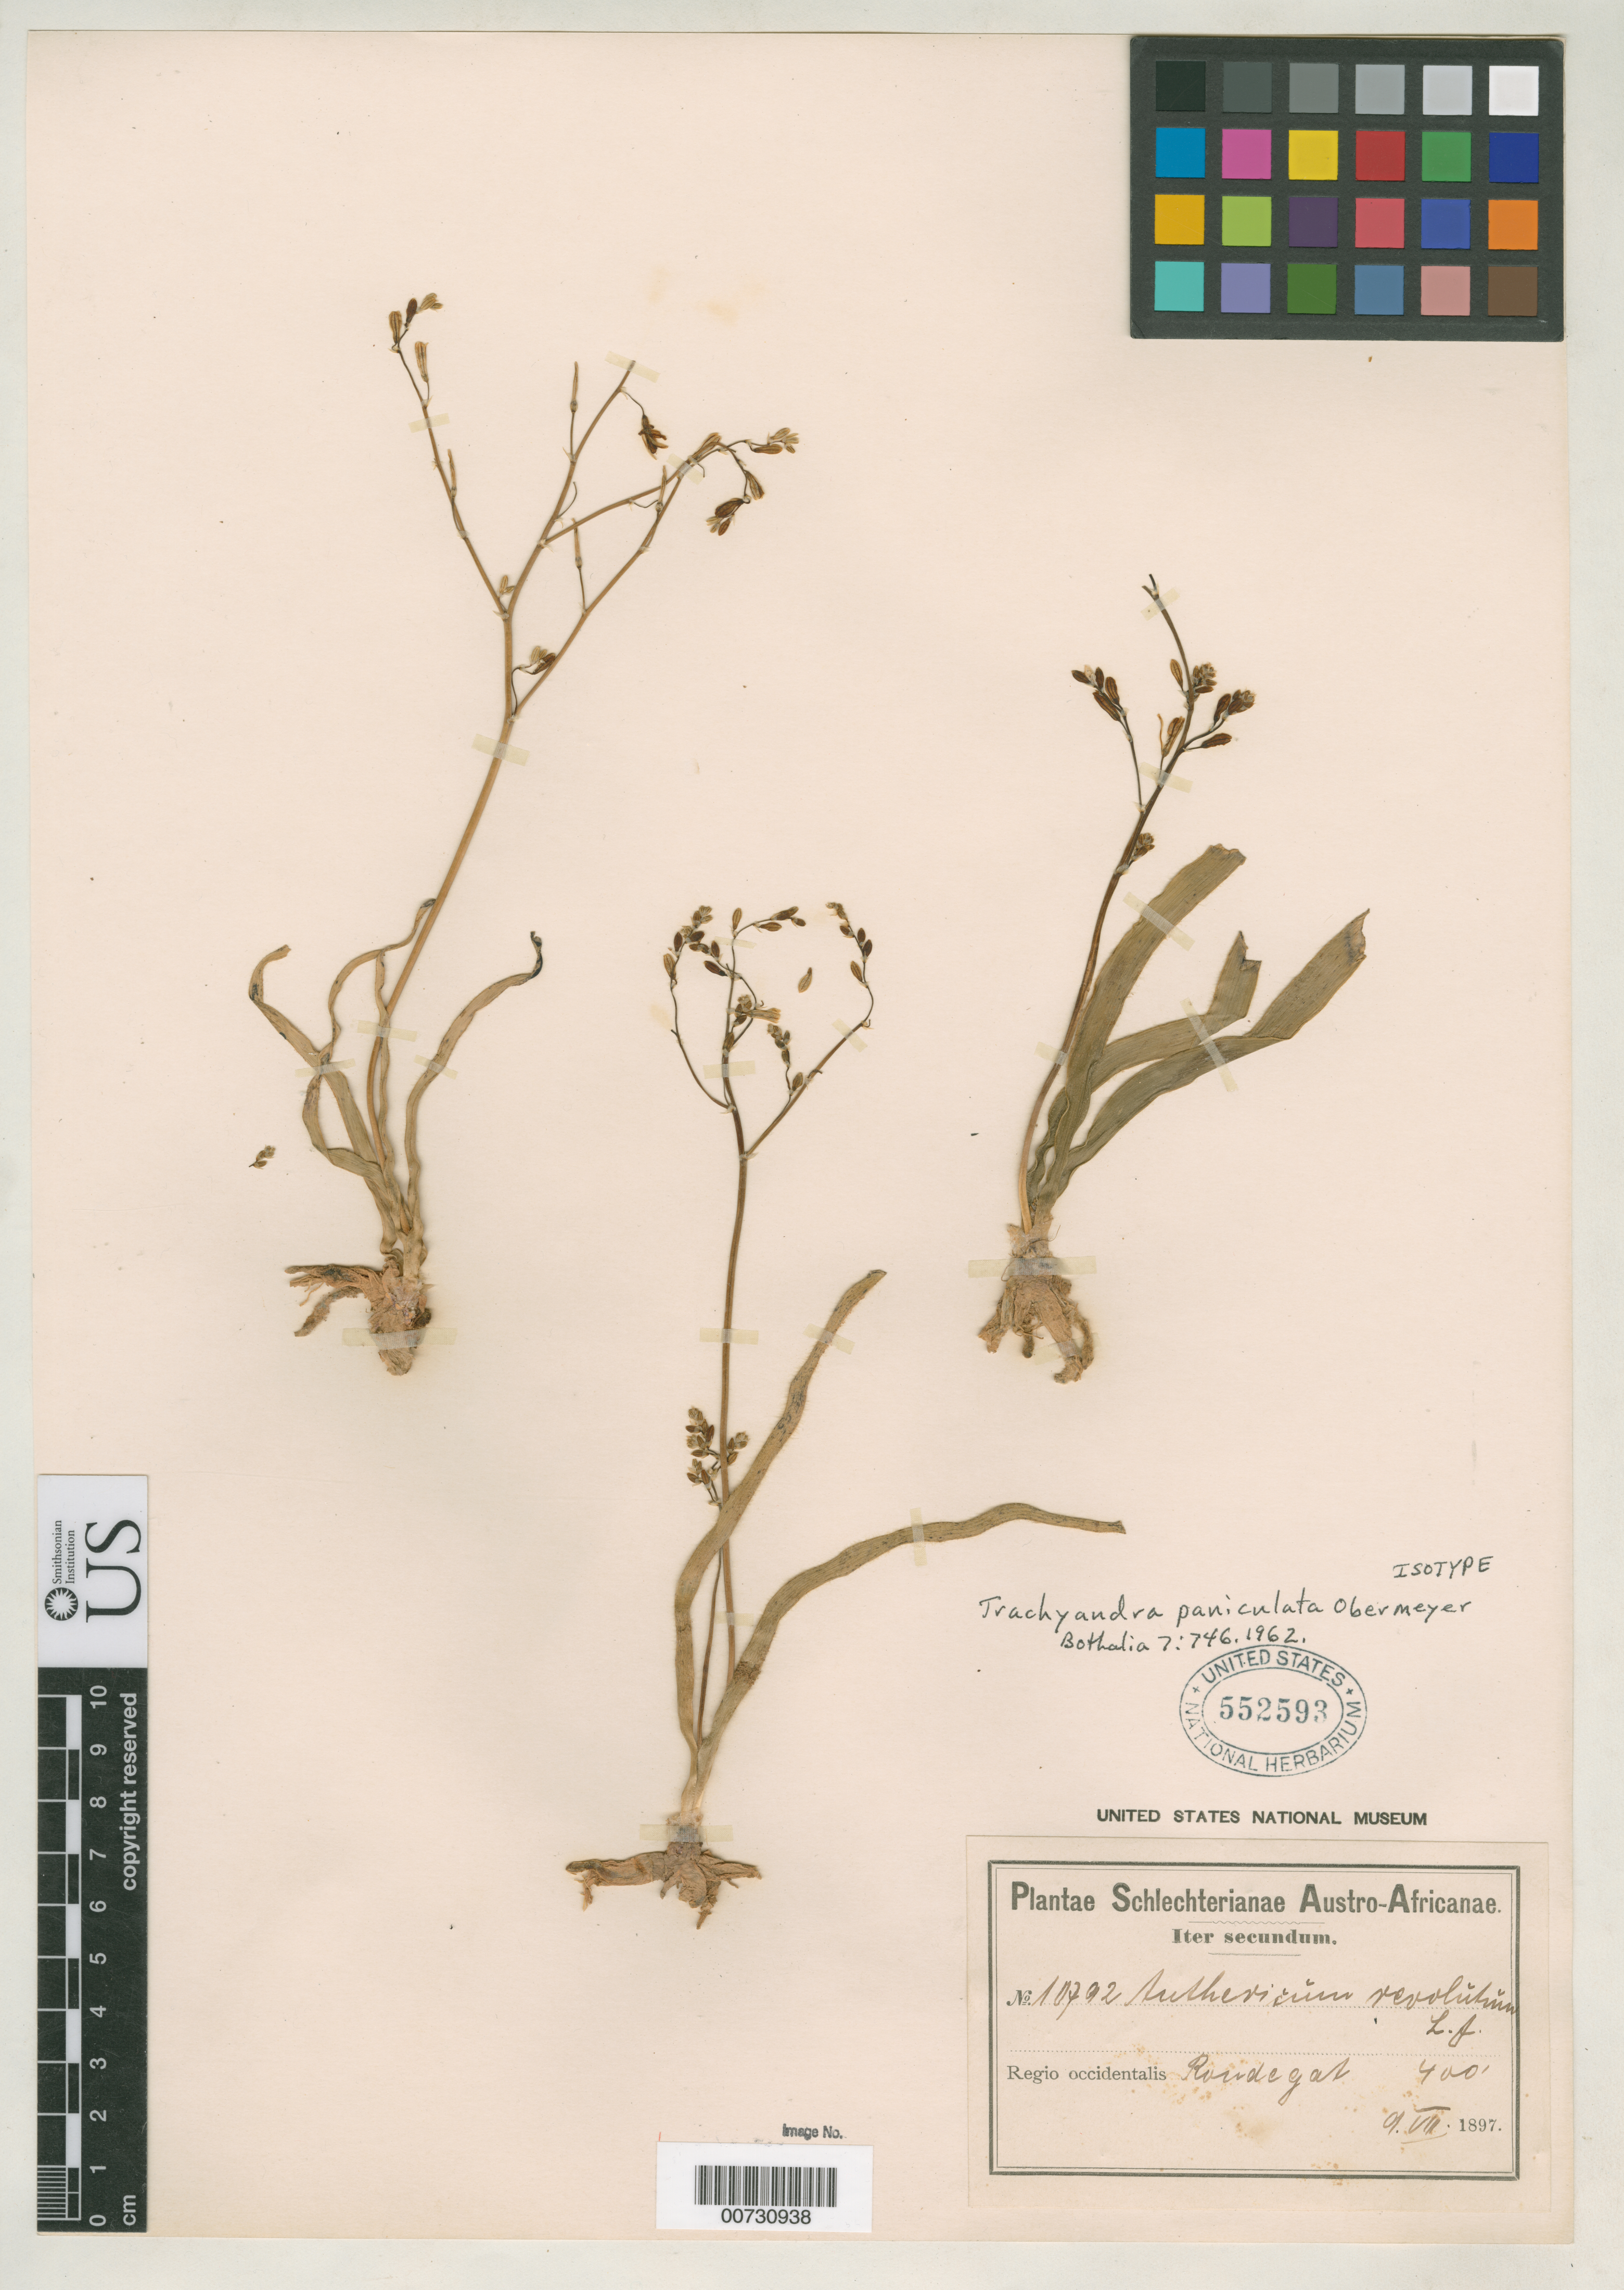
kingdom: Plantae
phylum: Tracheophyta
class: Liliopsida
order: Asparagales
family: Asphodelaceae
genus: Trachyandra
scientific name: Trachyandra paniculata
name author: Oberm.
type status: Isotype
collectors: F. R. R. Schlechter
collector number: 10792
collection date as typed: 09 Aug 1897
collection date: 1897-08-09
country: South Africa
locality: Regio occidentalis, Rondegat.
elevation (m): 122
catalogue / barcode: US 552593